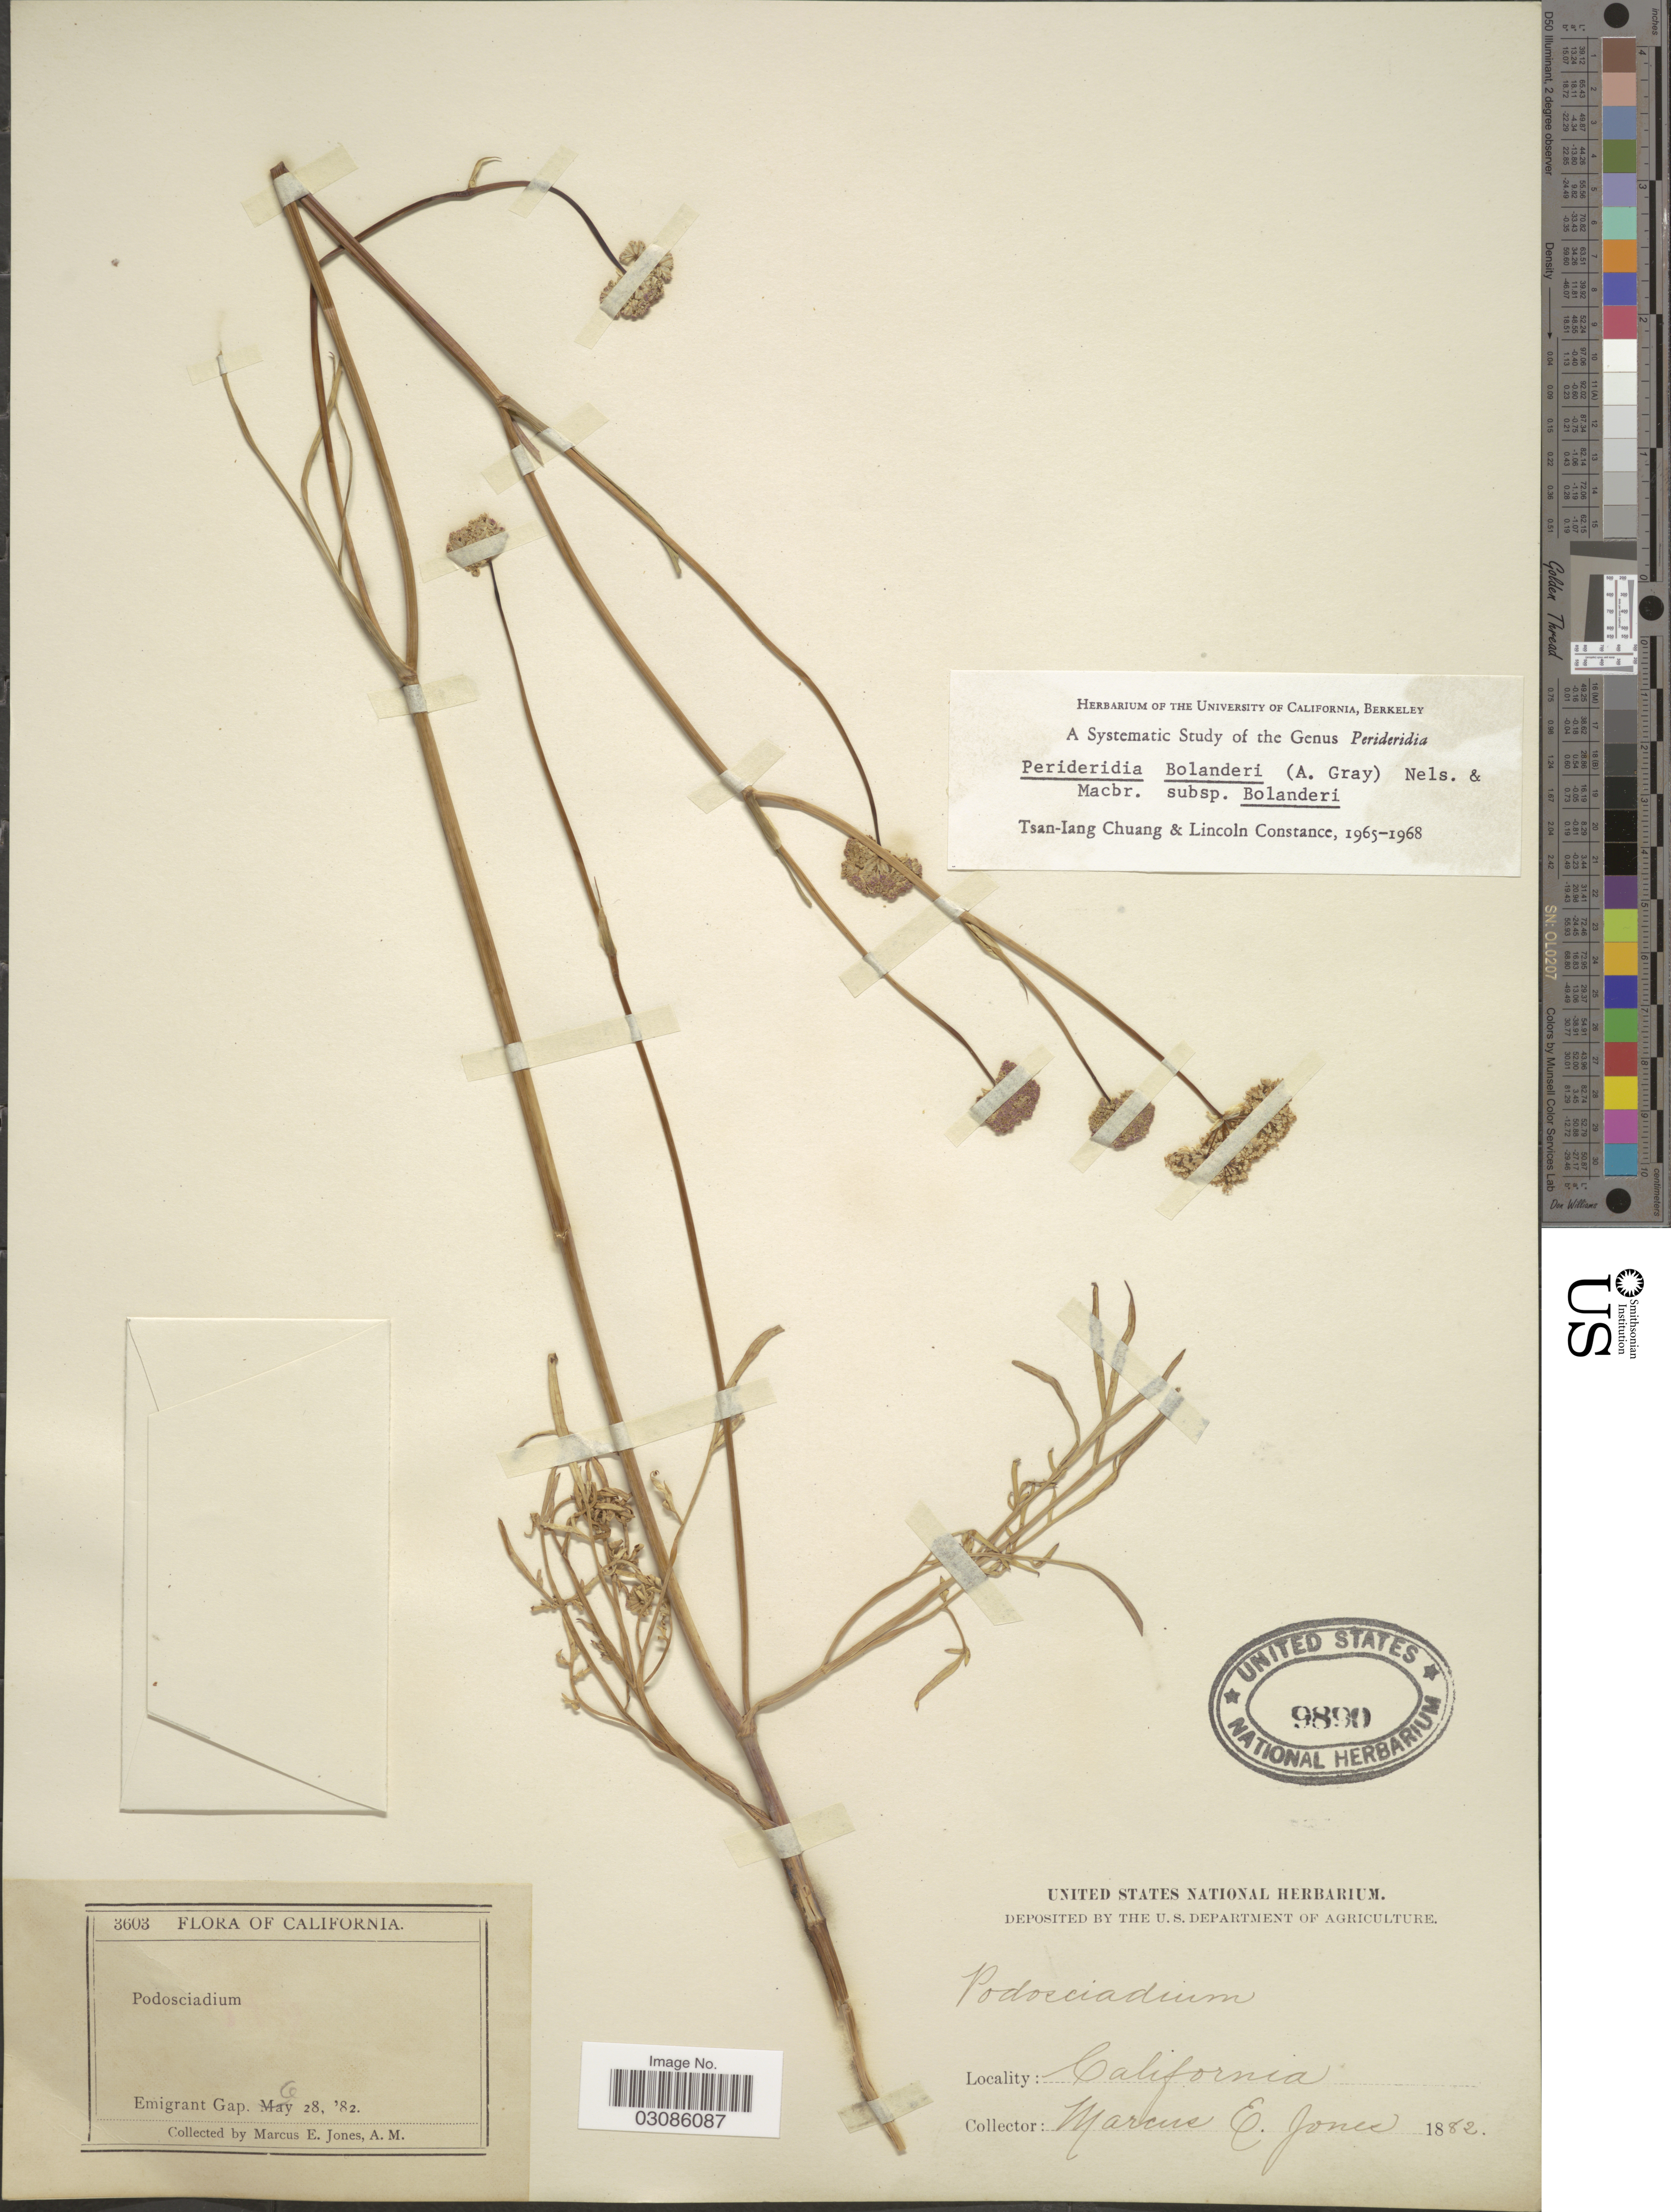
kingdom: Plantae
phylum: Tracheophyta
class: Magnoliopsida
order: Apiales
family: Apiaceae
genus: Perideridia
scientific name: Perideridia bolanderi subsp. bolanderi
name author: (A. Gray) A. Nelson & J.F. Macbr.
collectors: M. E. Jones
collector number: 3603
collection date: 1882-06-28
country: United States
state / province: California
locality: Emigrant Gap.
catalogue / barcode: US 9890